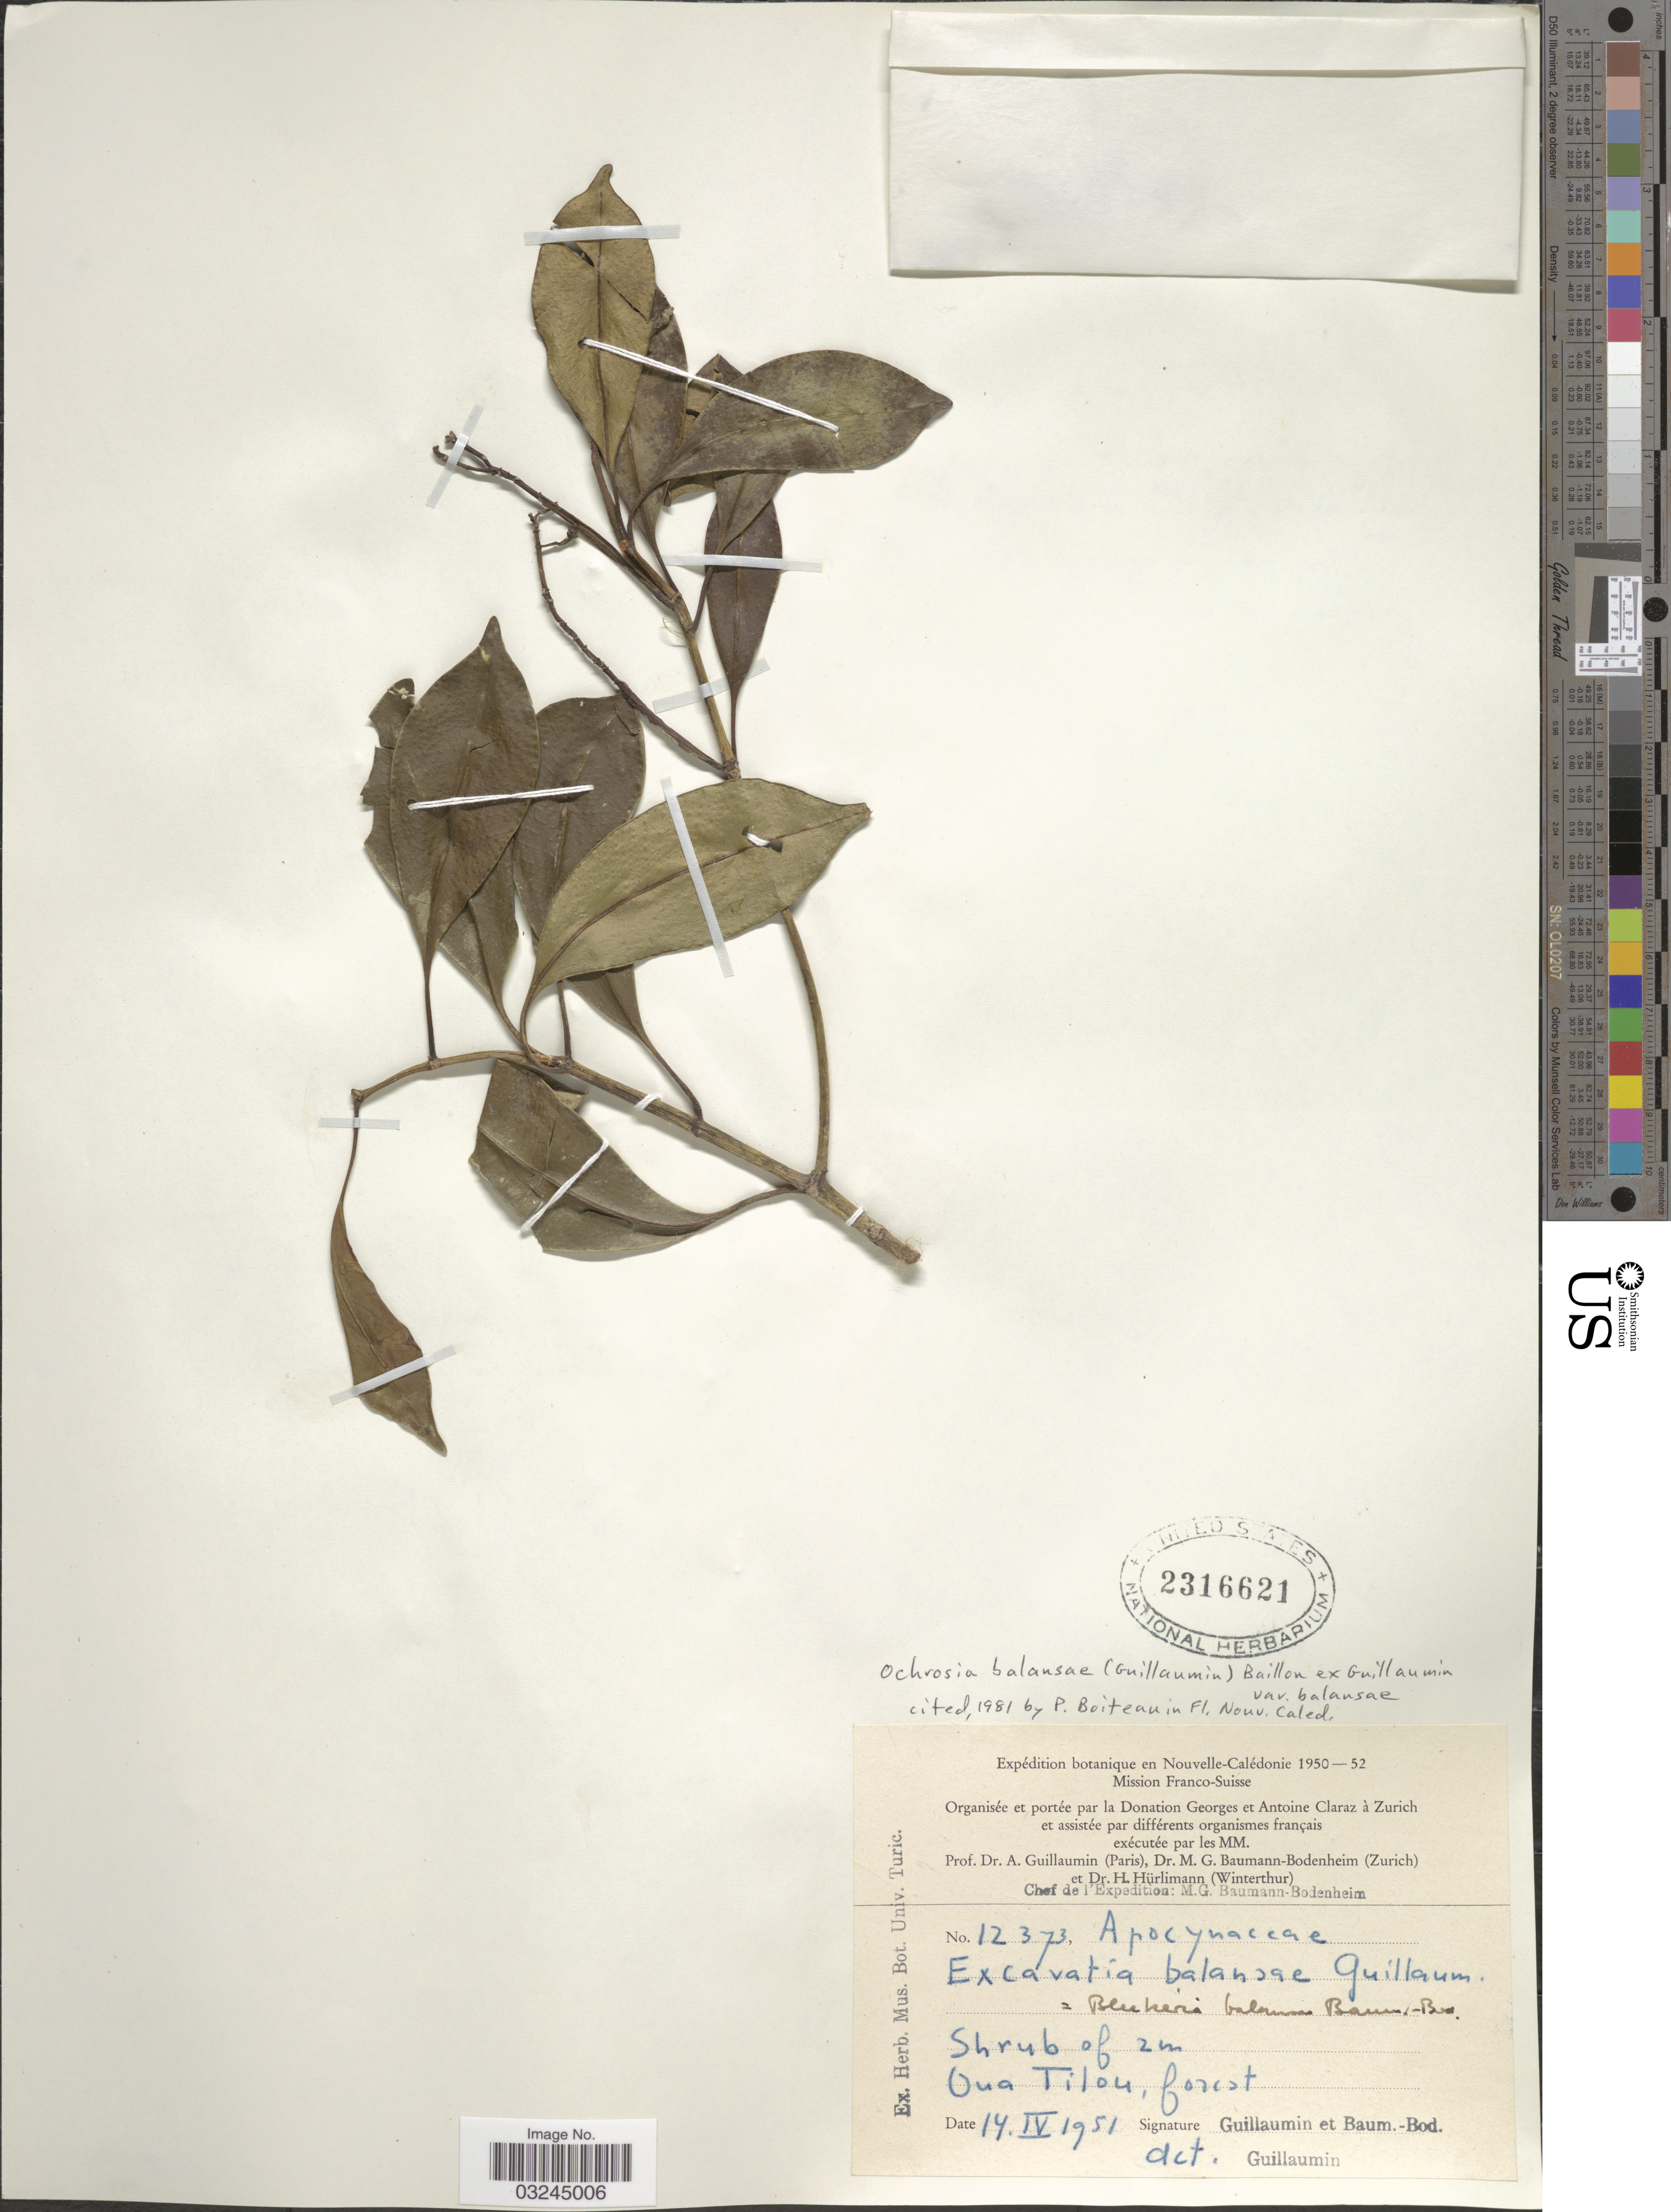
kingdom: Plantae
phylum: Tracheophyta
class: Magnoliopsida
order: Gentianales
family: Apocynaceae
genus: Ochrosia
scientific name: Ochrosia balansae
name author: Baill. ex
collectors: A. Guillaumin & M. G. Baumann-Bodenheim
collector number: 12373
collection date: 1951-04-14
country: New Caledonia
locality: Oua Tilou.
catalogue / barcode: US 2316621